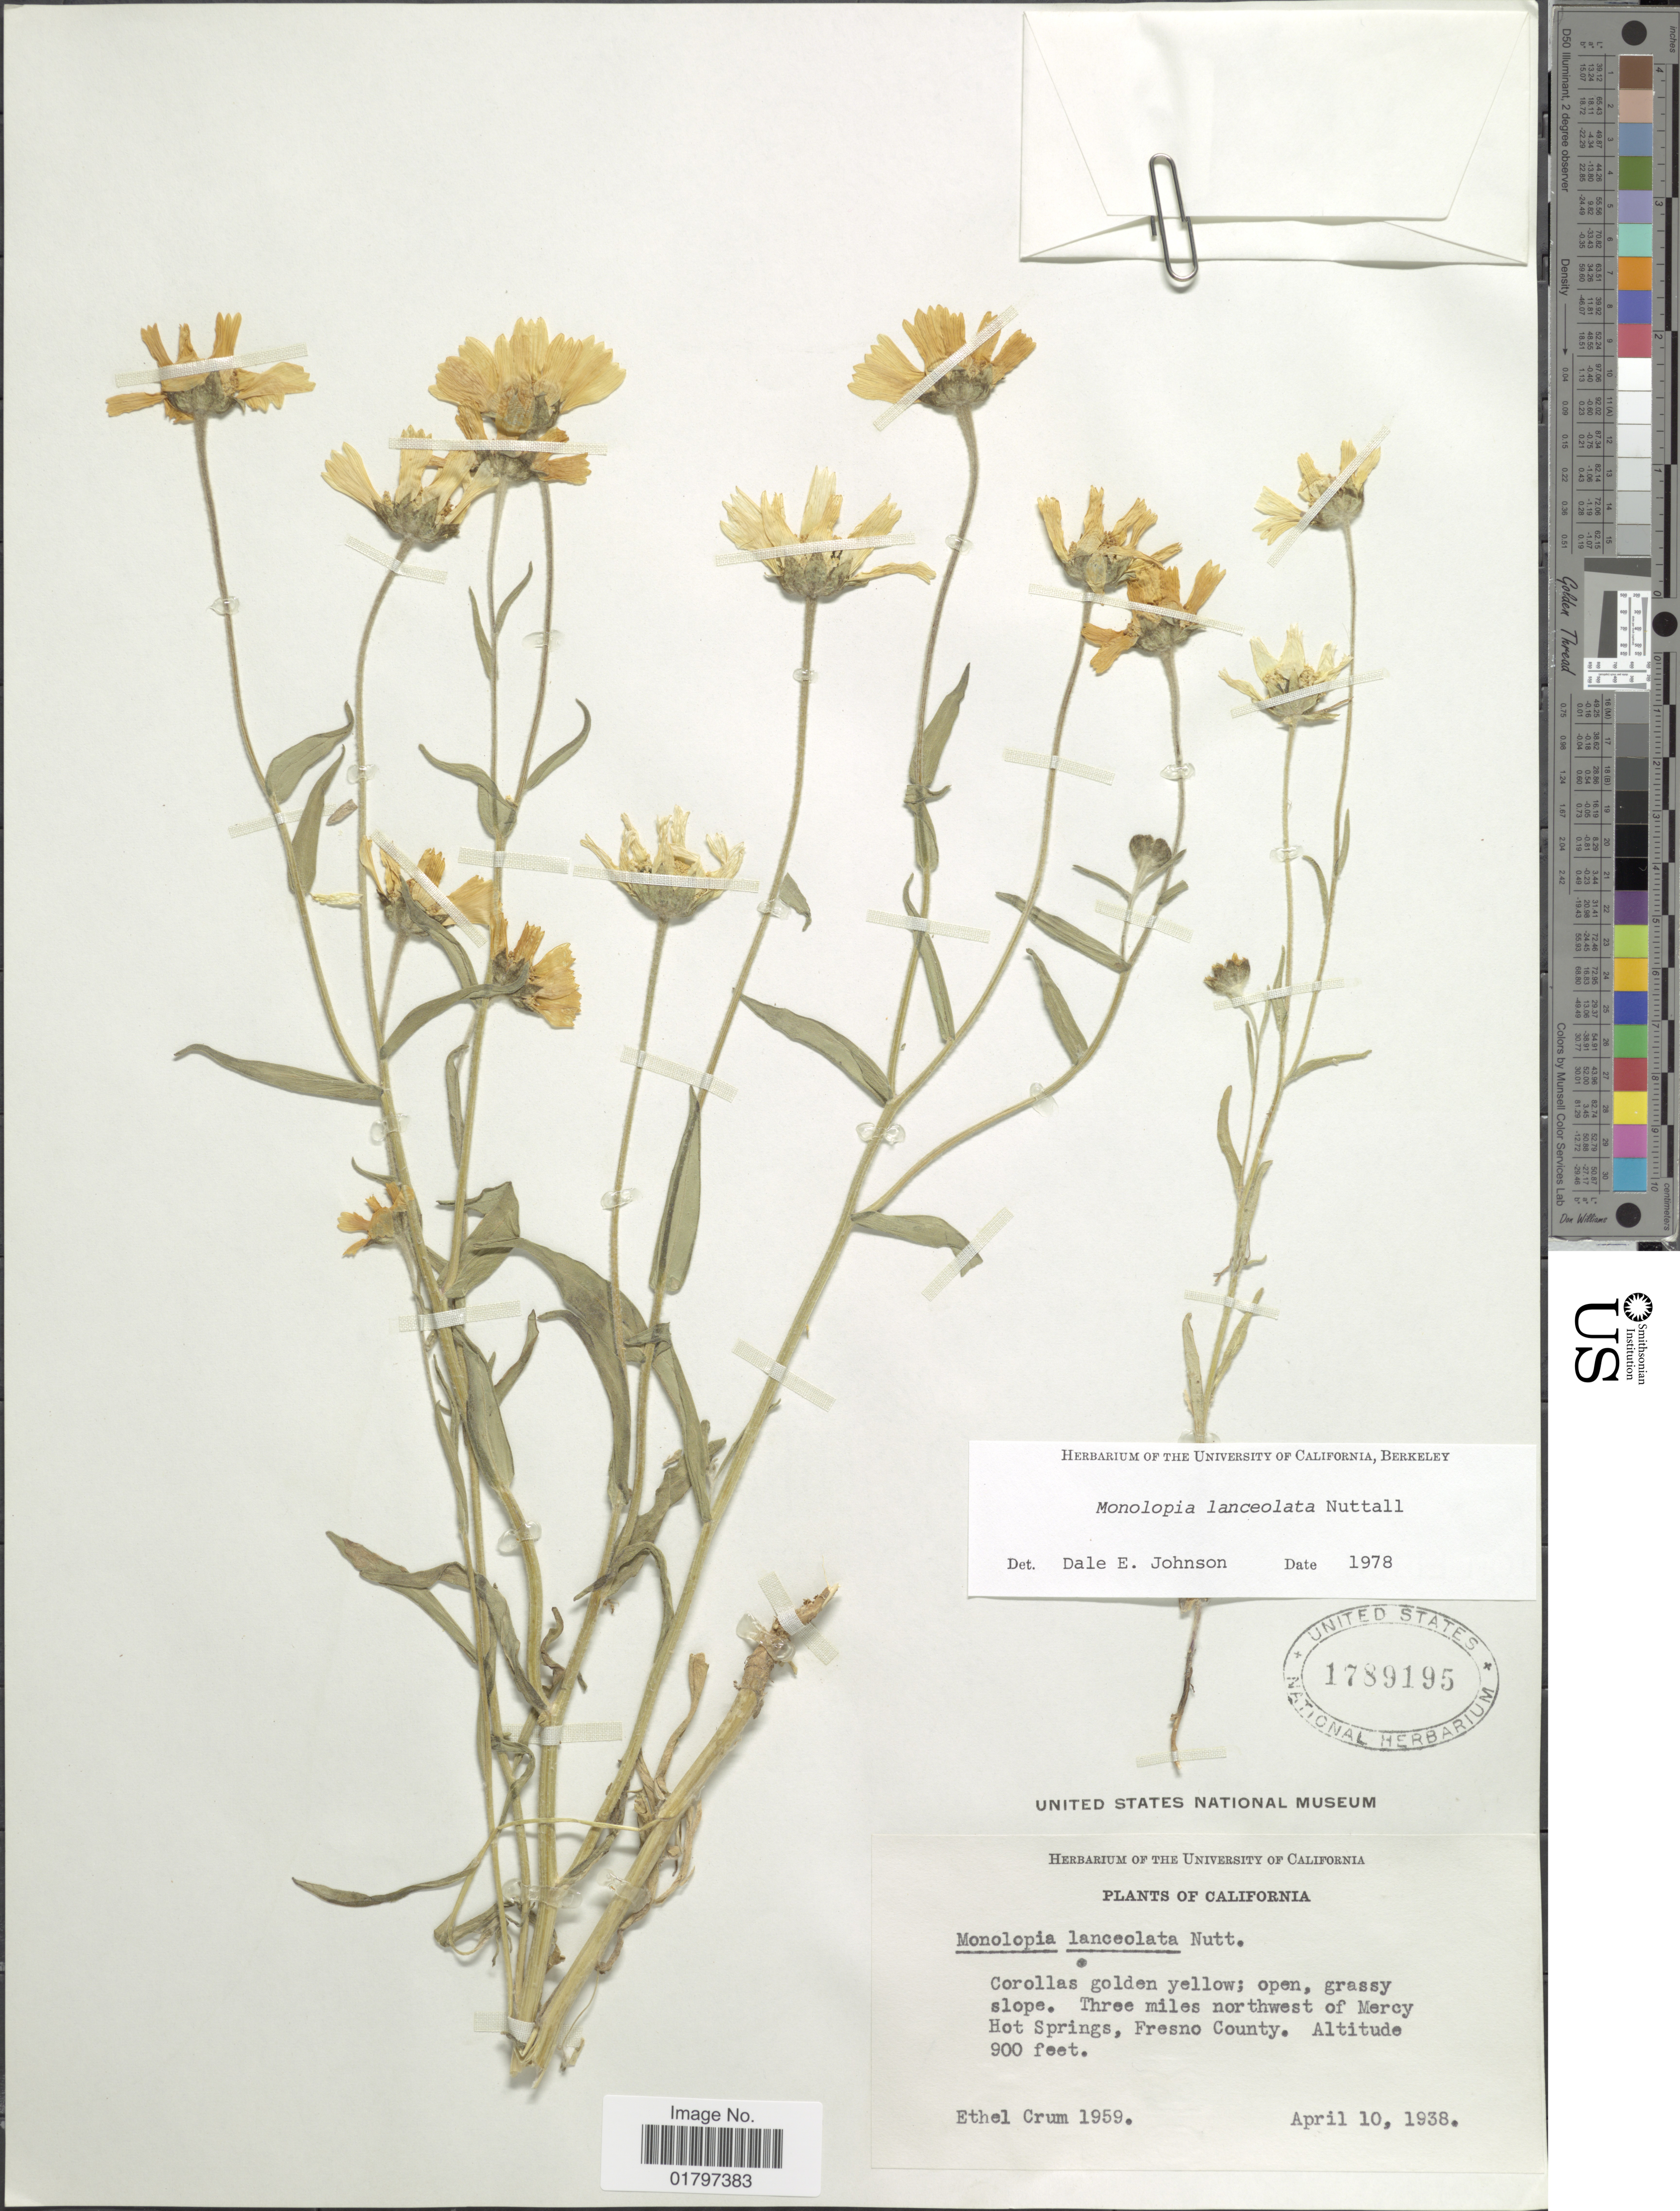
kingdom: Plantae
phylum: Tracheophyta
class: Magnoliopsida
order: Asterales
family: Asteraceae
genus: Monolopia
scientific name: Monolopia lanceolata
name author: Nutt.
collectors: E. K. Crum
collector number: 1959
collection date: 1938-04-10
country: United States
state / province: California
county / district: Fresno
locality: Three miles northwest of Mercy Hot Springs, Fresno County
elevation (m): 274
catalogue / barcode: US 1789195